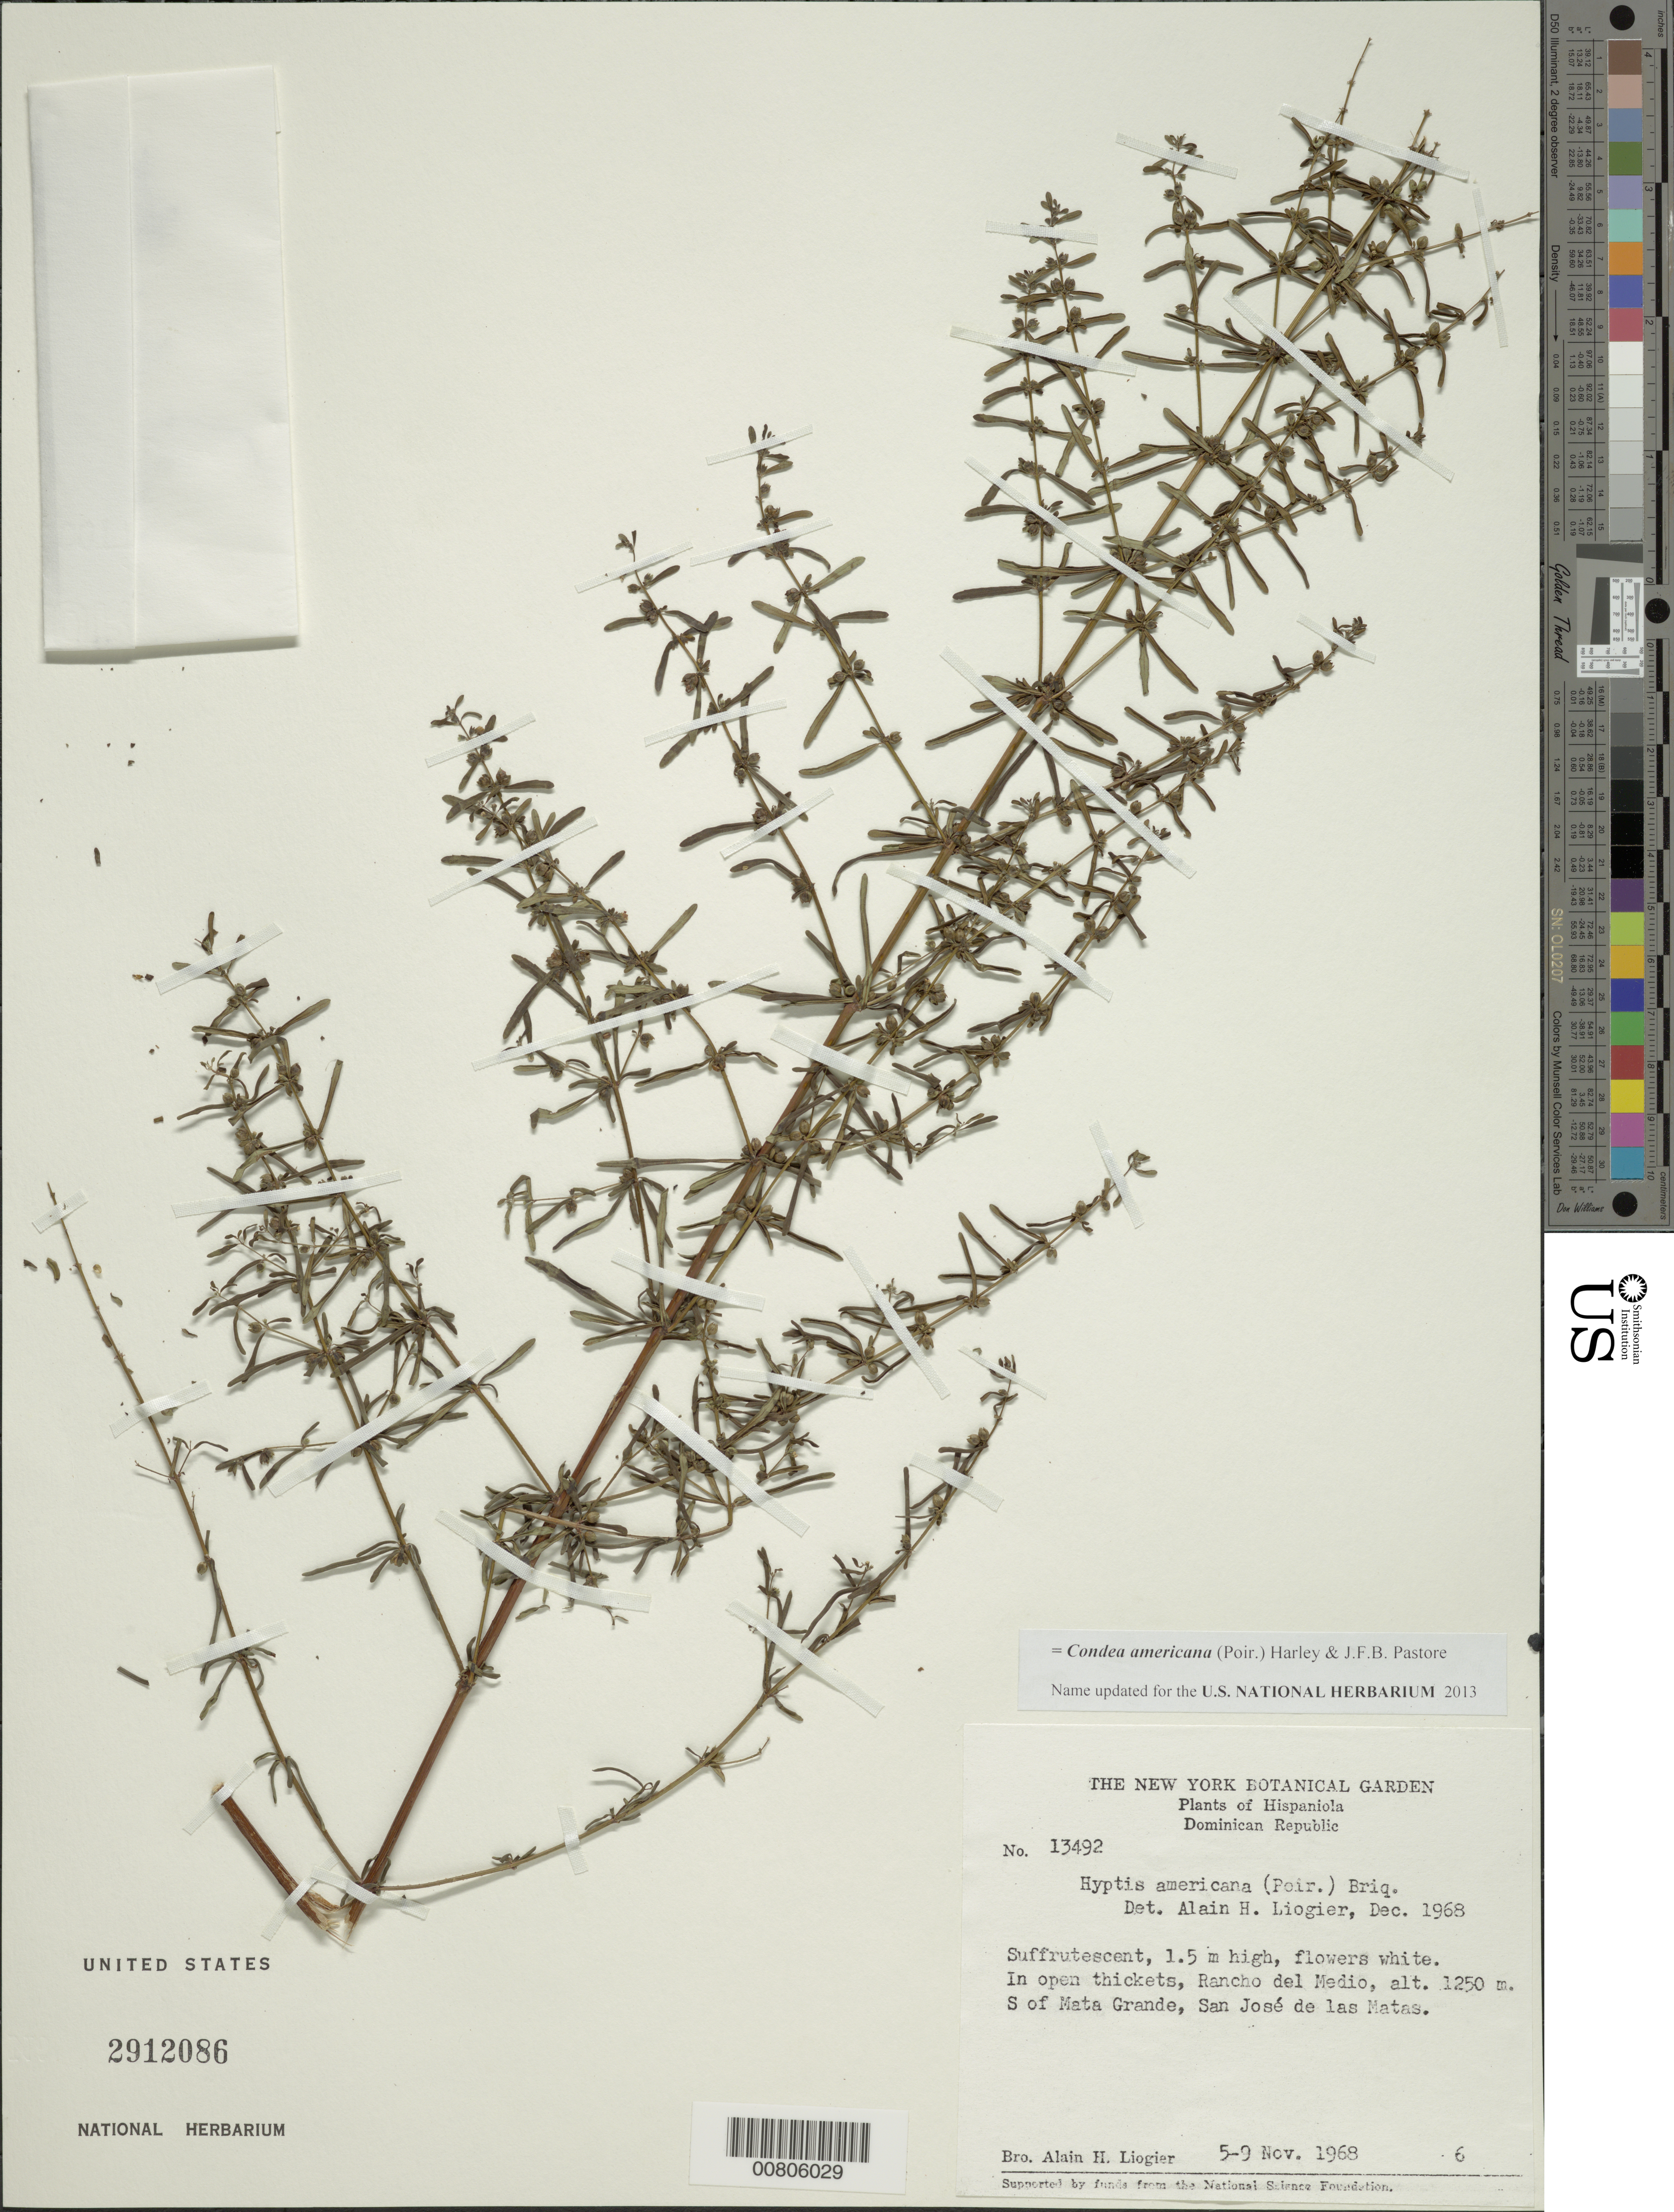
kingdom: Plantae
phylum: Tracheophyta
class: Magnoliopsida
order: Lamiales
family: Lamiaceae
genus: Condea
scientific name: Condea americana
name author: (Poir.) Harley & J.F.B. Pastore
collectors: A. H. Liogier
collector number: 13492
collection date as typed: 05 Nov 1968 to 09 Nov 1968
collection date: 1968-11-05/1968-11-09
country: Dominican Republic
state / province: Santiago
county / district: San José de las Matas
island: Hispaniola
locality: Rancho del Medio, S. of Mata Grande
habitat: In open thickets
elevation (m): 1250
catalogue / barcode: US 2912086